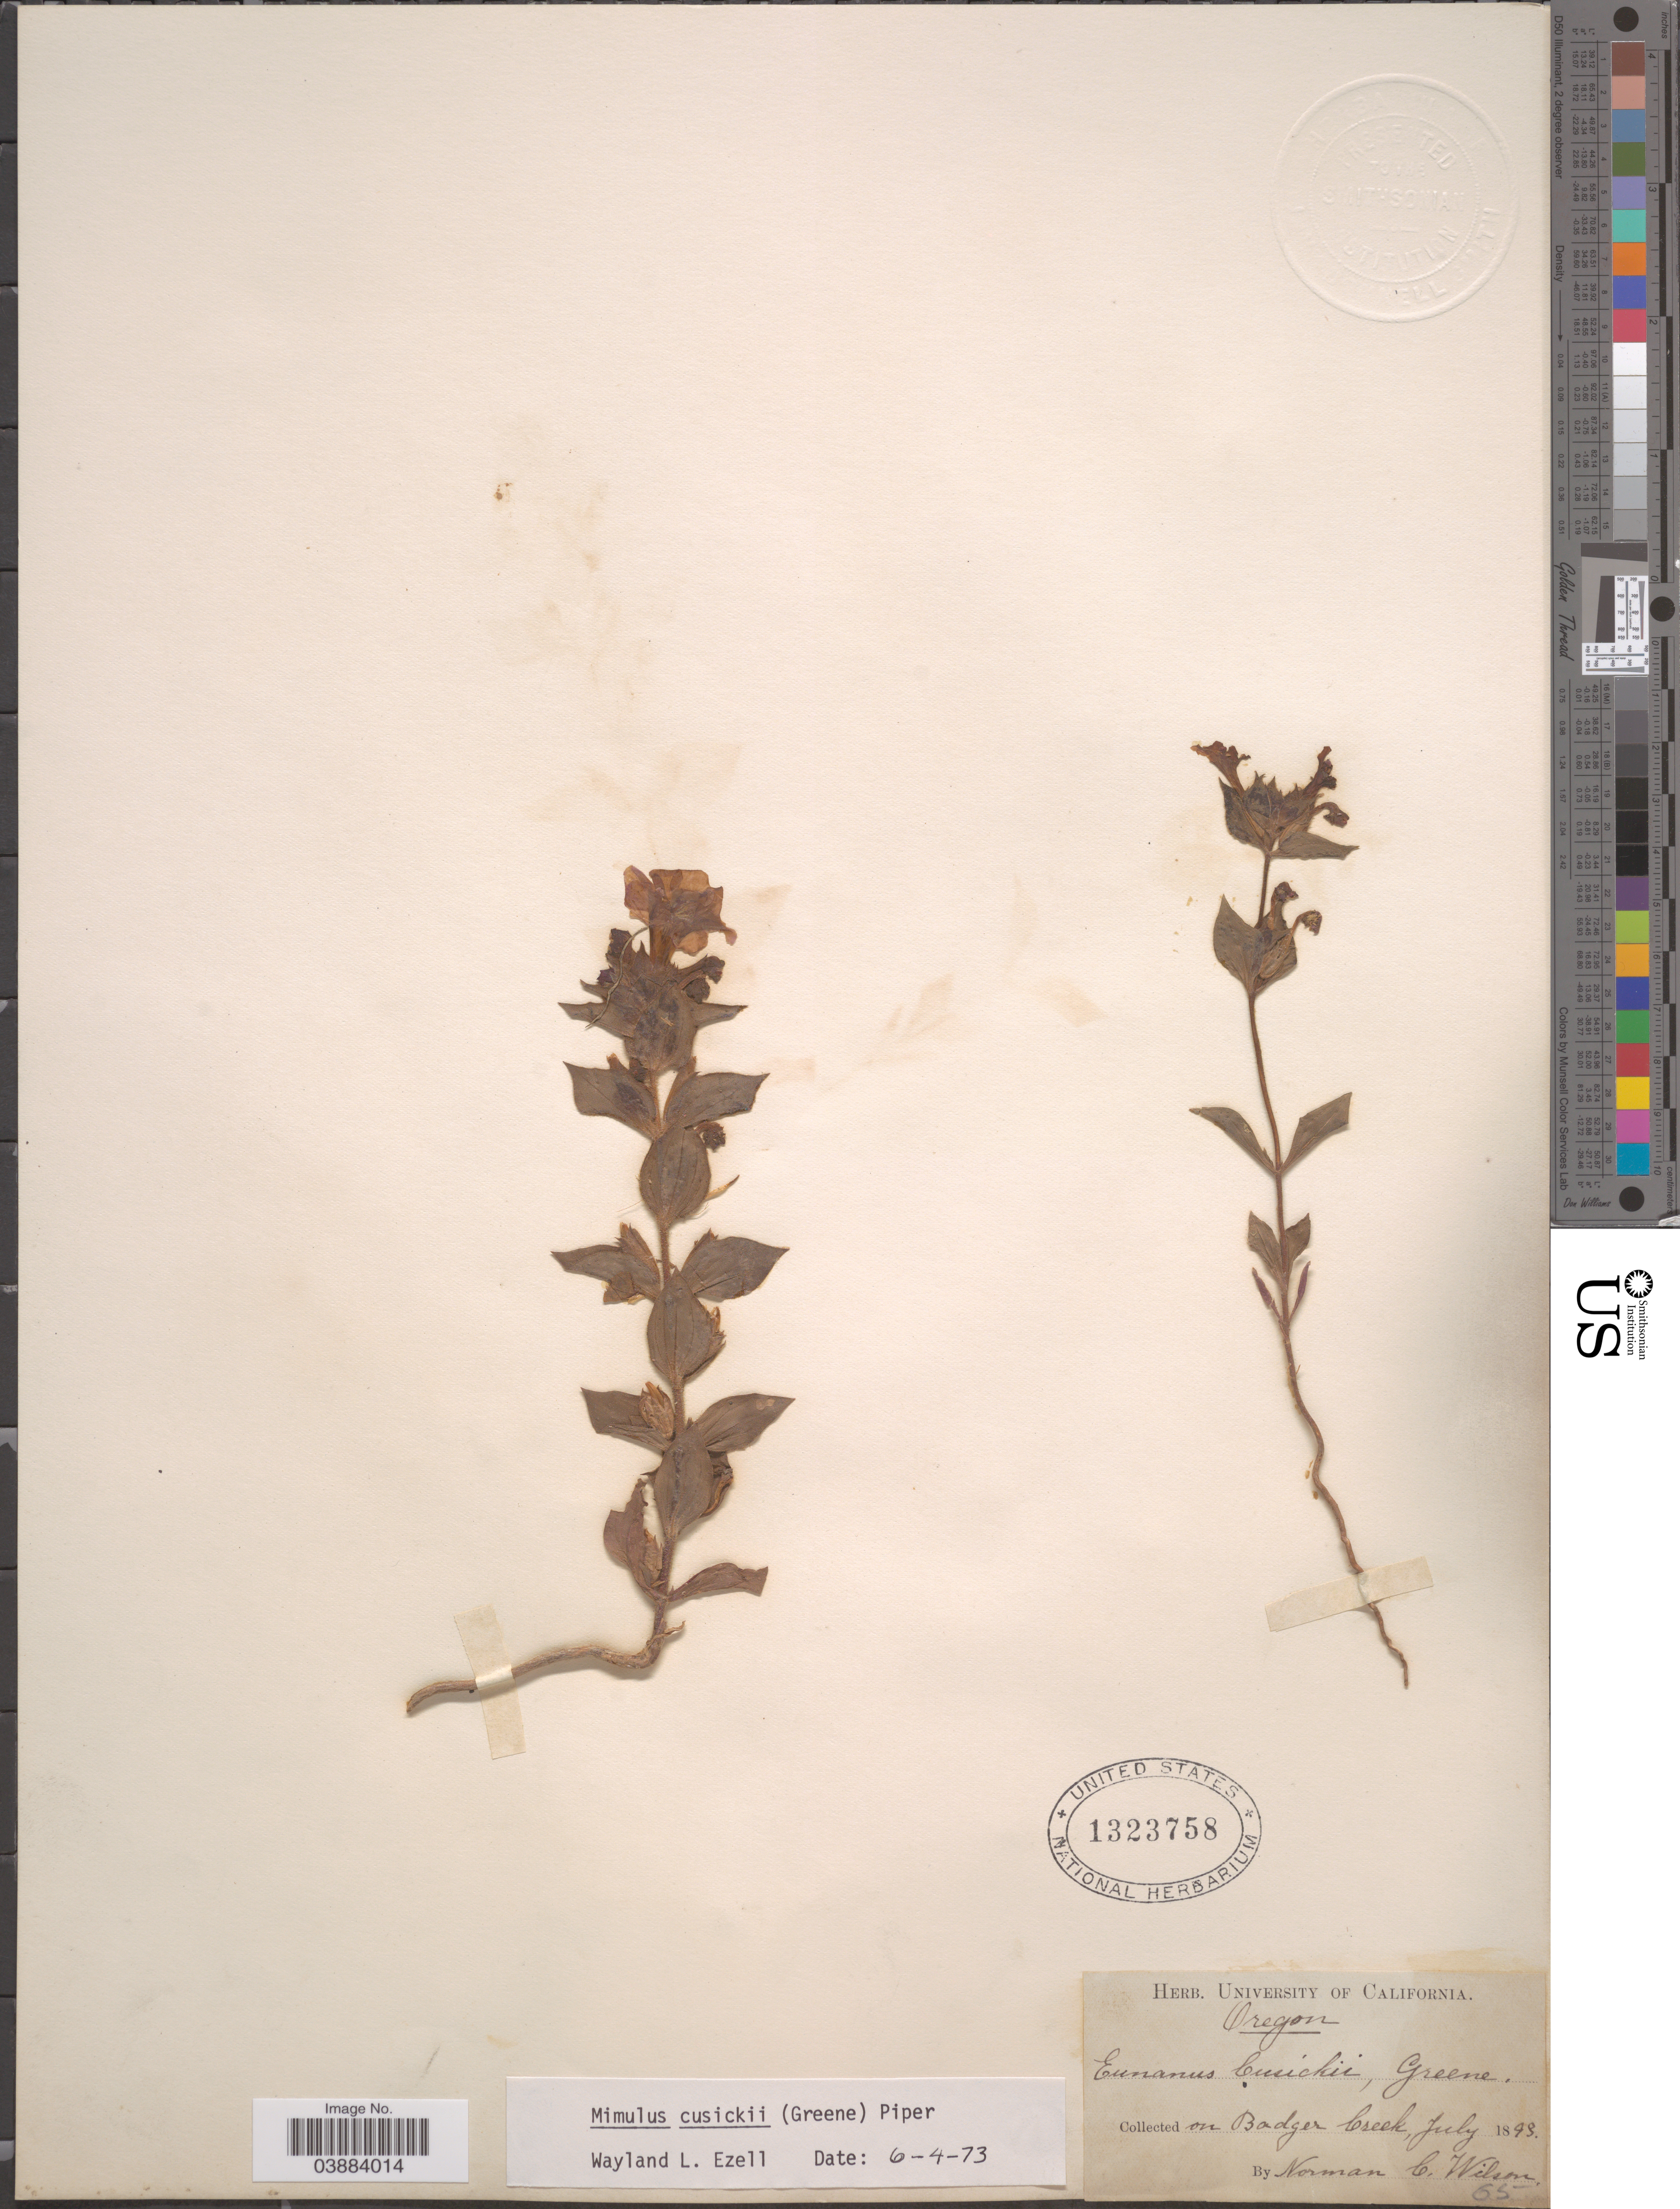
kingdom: Plantae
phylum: Tracheophyta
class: Magnoliopsida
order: Lamiales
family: Phrymaceae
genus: Eunanus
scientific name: Eunanus cusickii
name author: Greene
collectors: N. C. Wilson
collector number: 65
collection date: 1893-07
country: United States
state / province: Oregon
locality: On Badger Creek.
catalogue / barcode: US 1323758